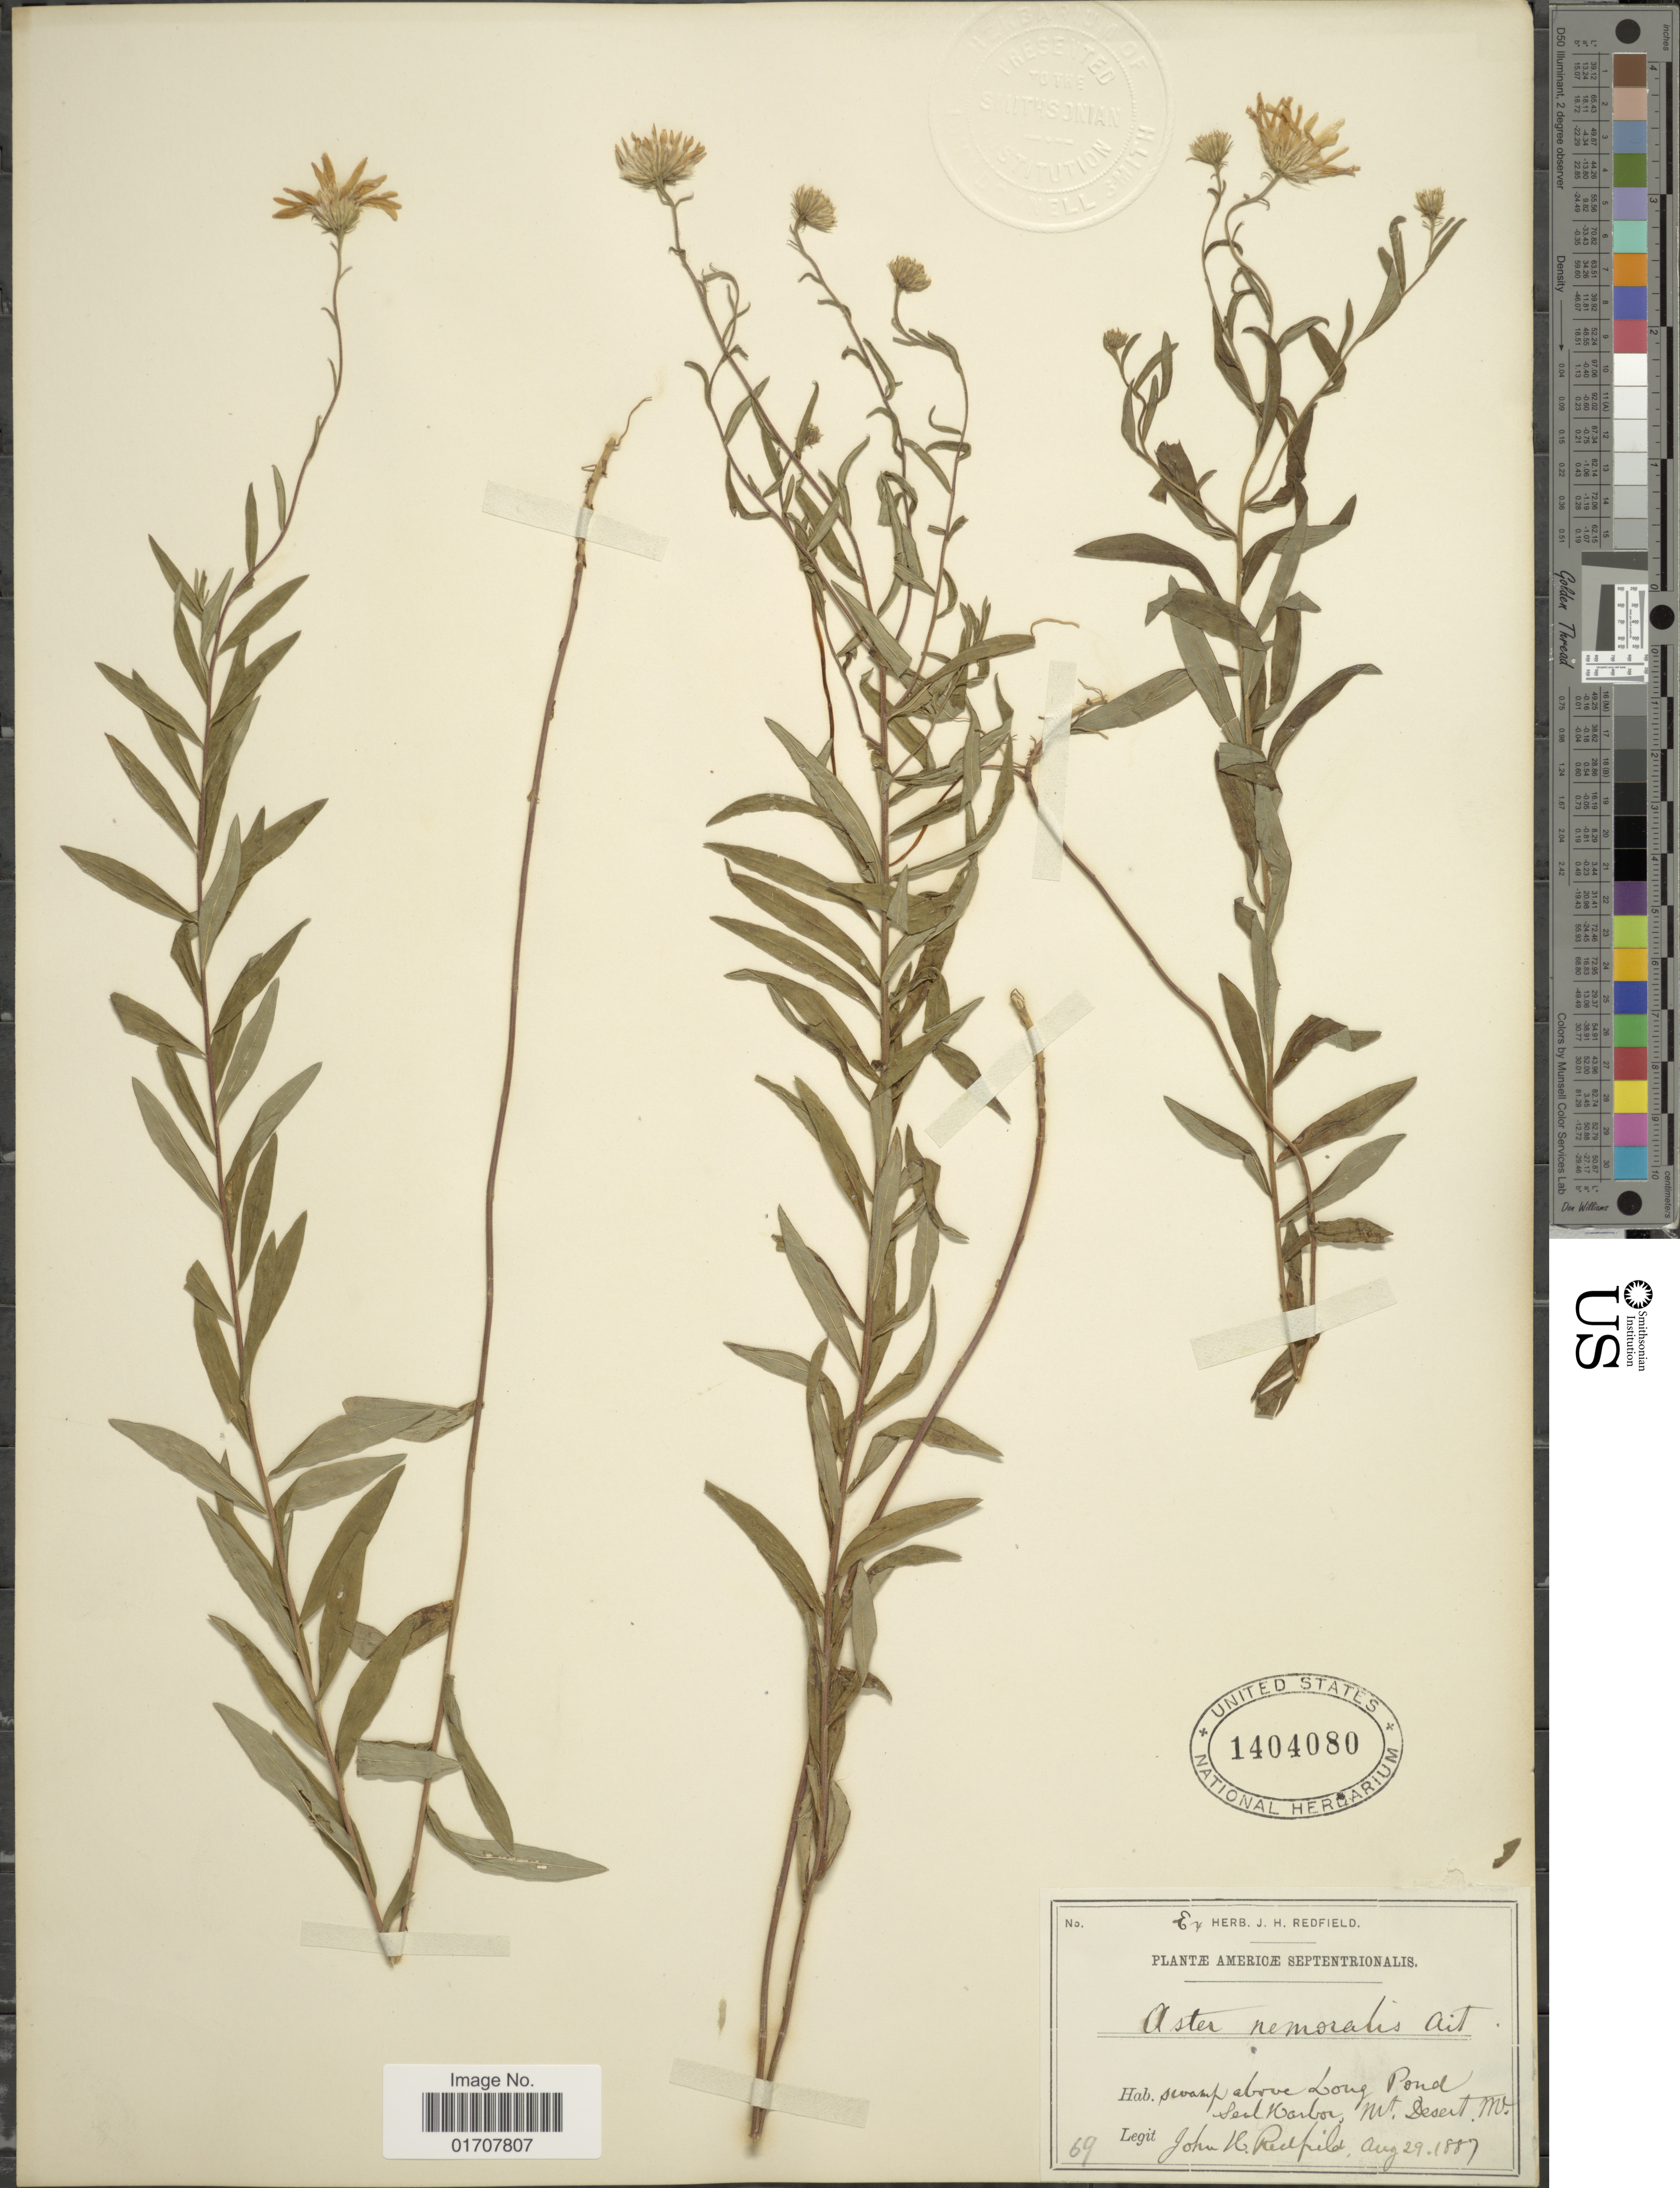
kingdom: Plantae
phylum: Tracheophyta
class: Magnoliopsida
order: Asterales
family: Asteraceae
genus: Oclemena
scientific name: Oclemena nemoralis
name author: (Aiton) Greene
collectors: J. Redfield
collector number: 69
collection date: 1887-08-29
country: United States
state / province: Maine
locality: Swamp above Long Pond, Seal Harbor, Mt. Desert, Me.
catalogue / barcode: US 1404080